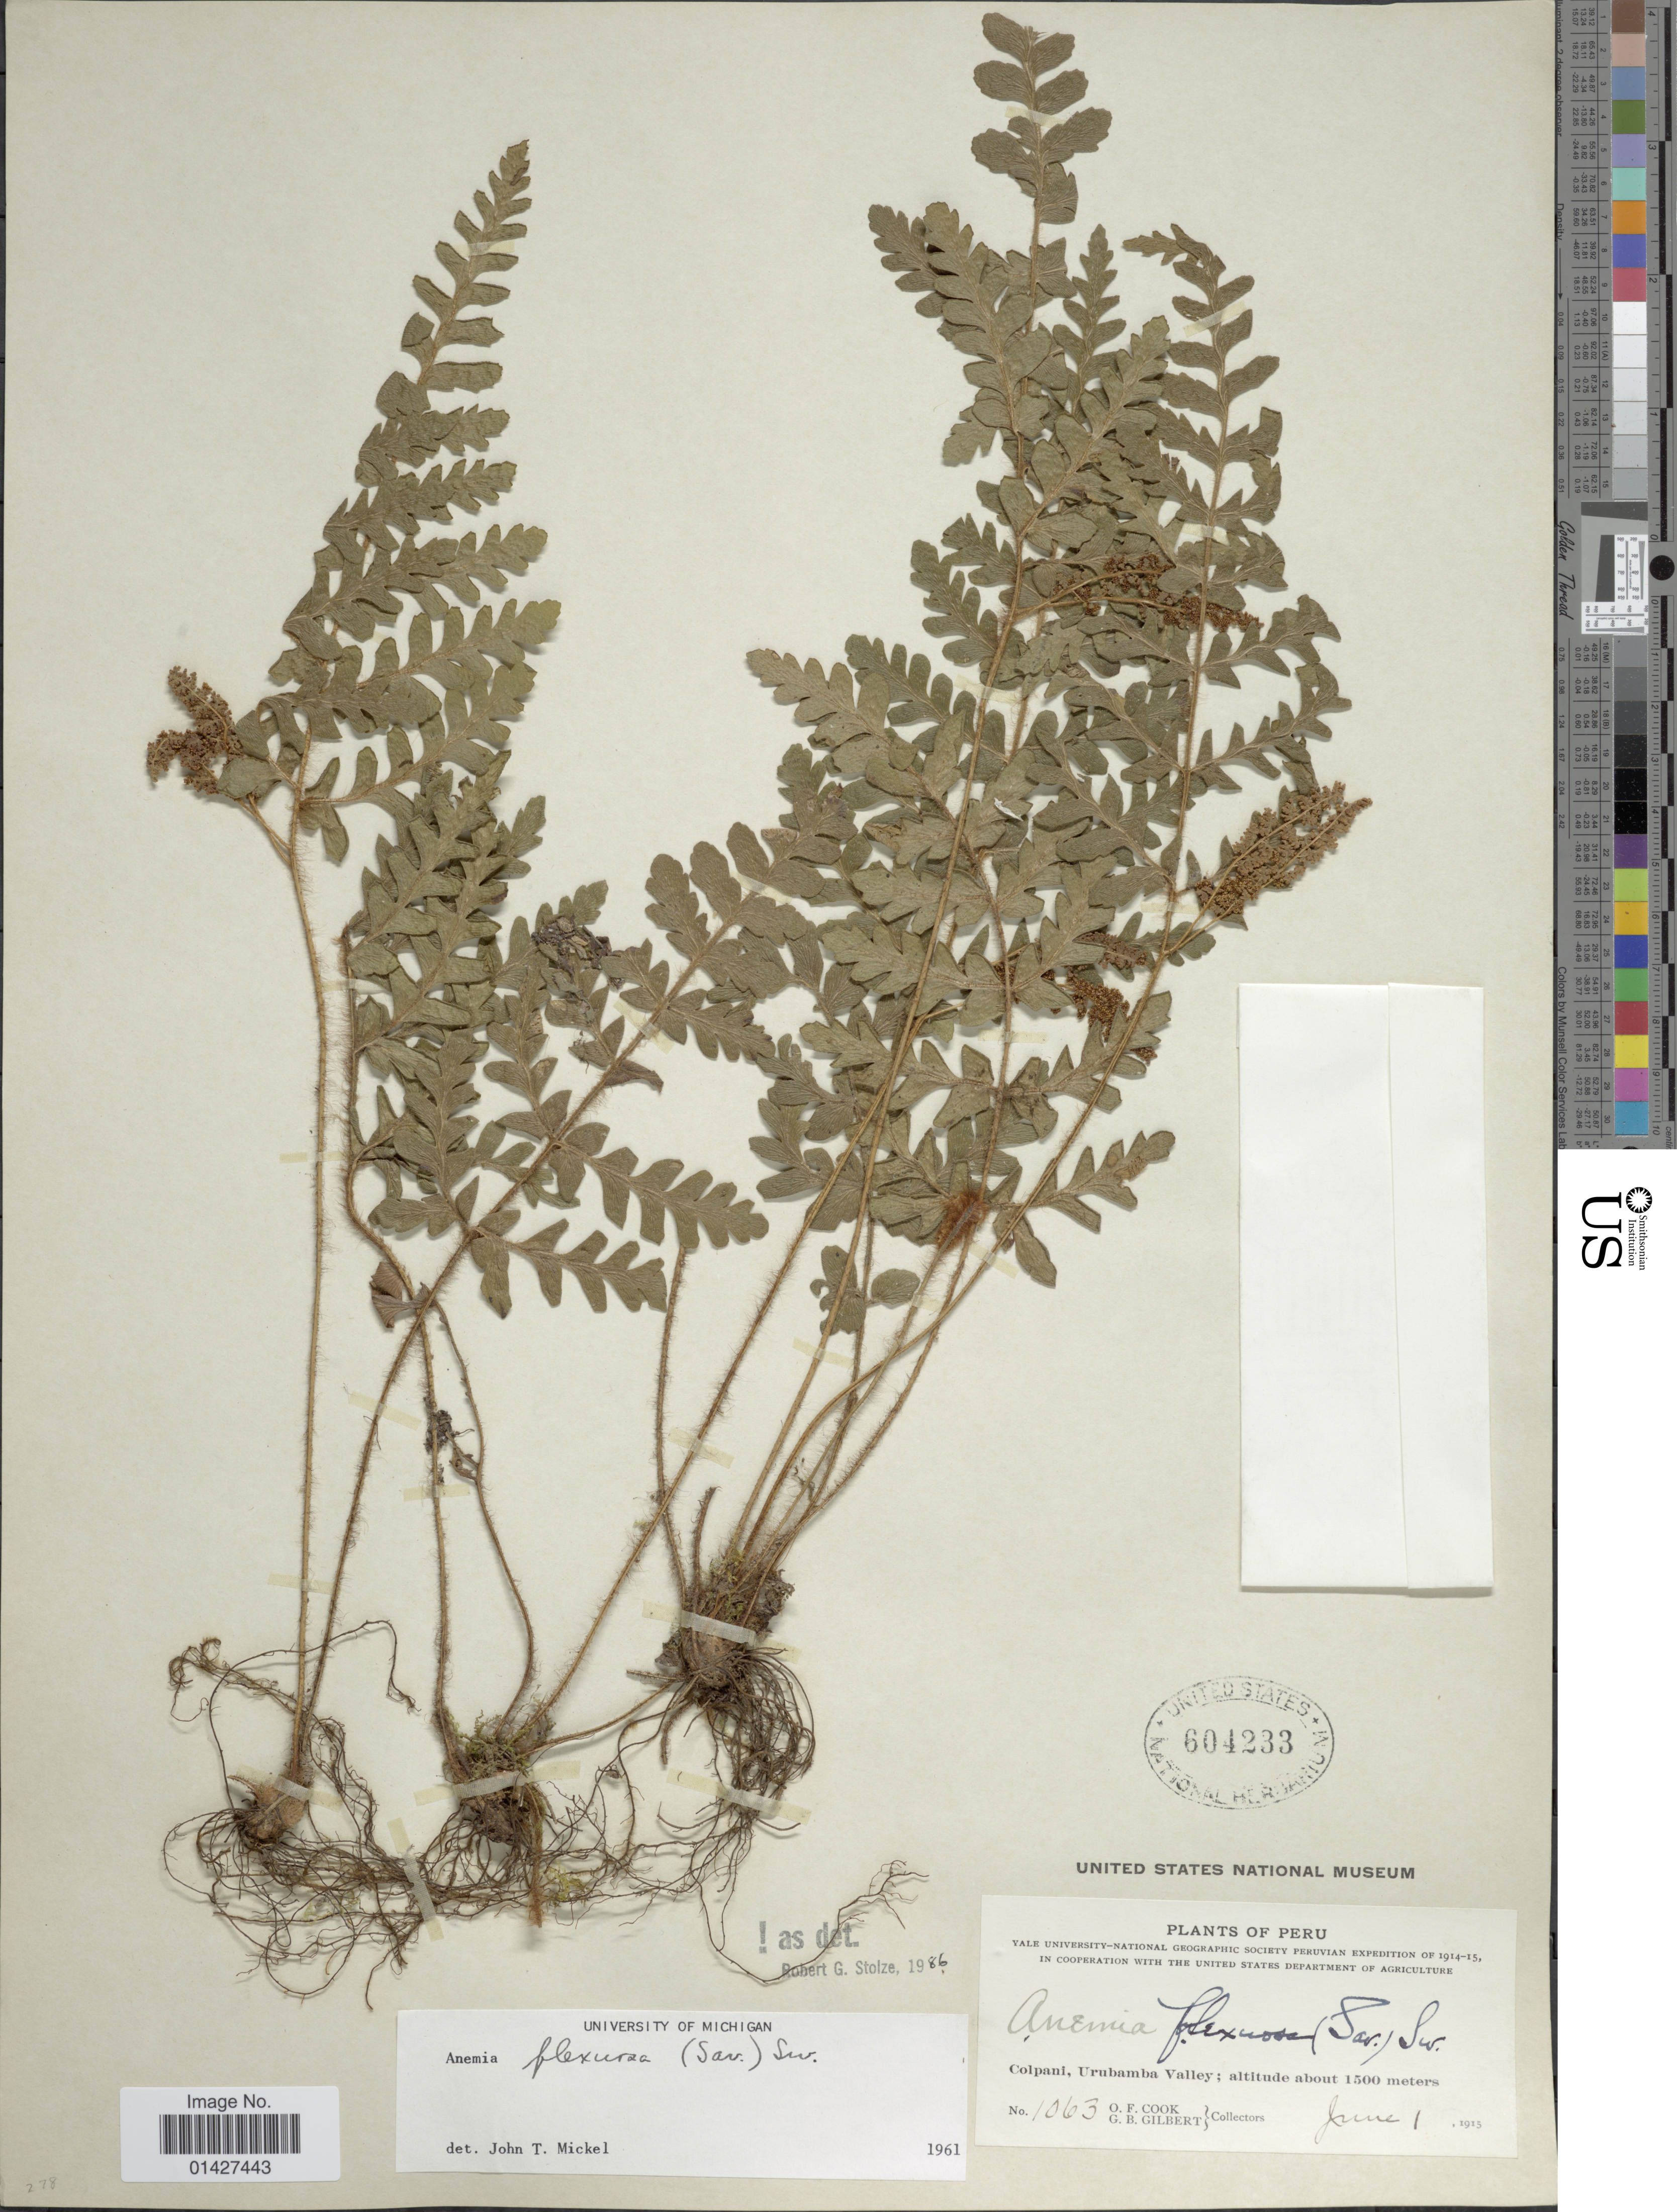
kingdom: Plantae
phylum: Tracheophyta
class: Polypodiopsida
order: Schizaeales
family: Anemiaceae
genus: Anemia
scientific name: Anemia flexuosa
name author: (Savigny) Sw.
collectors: O. F. Cook & G. B. Gilbert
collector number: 1063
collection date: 1915-06-01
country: Peru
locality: Colpani, Urubamba Valley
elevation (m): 1500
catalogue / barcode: US 604233